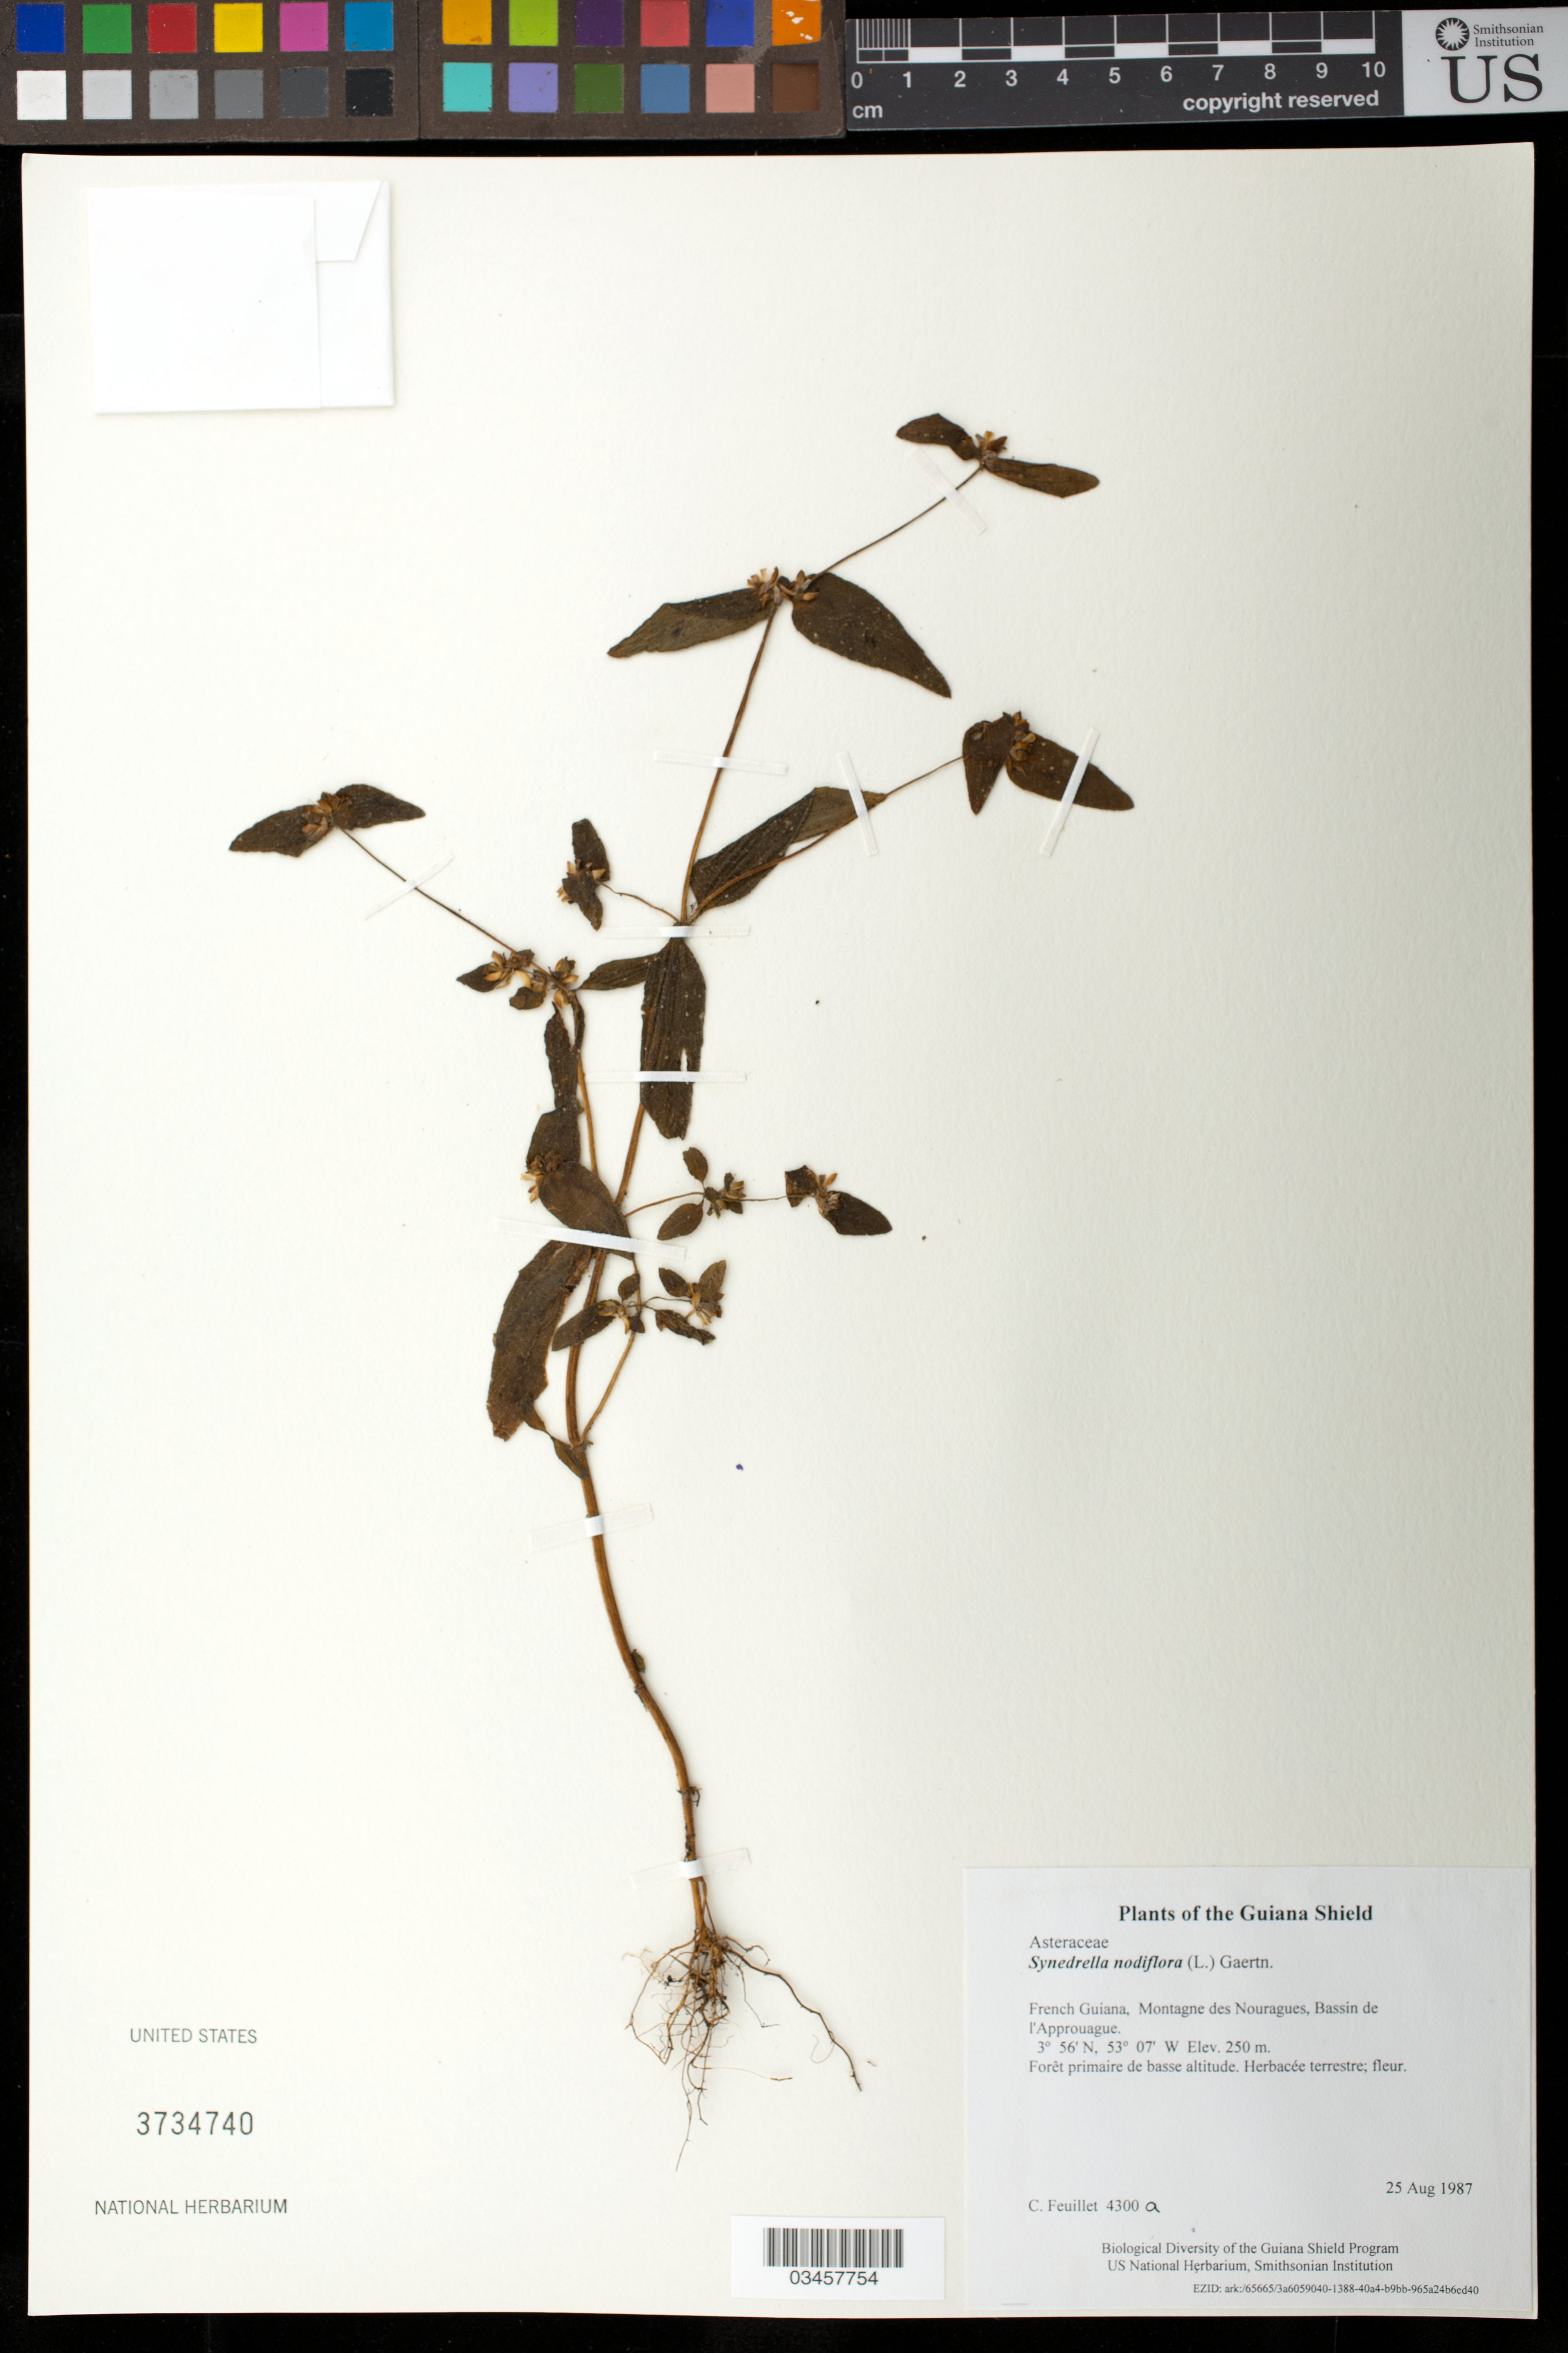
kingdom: Plantae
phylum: Tracheophyta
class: Magnoliopsida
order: Asterales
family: Asteraceae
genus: Synedrella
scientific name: Synedrella nodiflora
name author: (L.) Gaertn.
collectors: C. Feuillet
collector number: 4300 a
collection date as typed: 25 Aug 1987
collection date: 1987-08-25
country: French Guiana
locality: Montagne des Nouragues, Bassin de l'Approuague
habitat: Forêt primaire de basse altitude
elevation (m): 250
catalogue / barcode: US 3734740